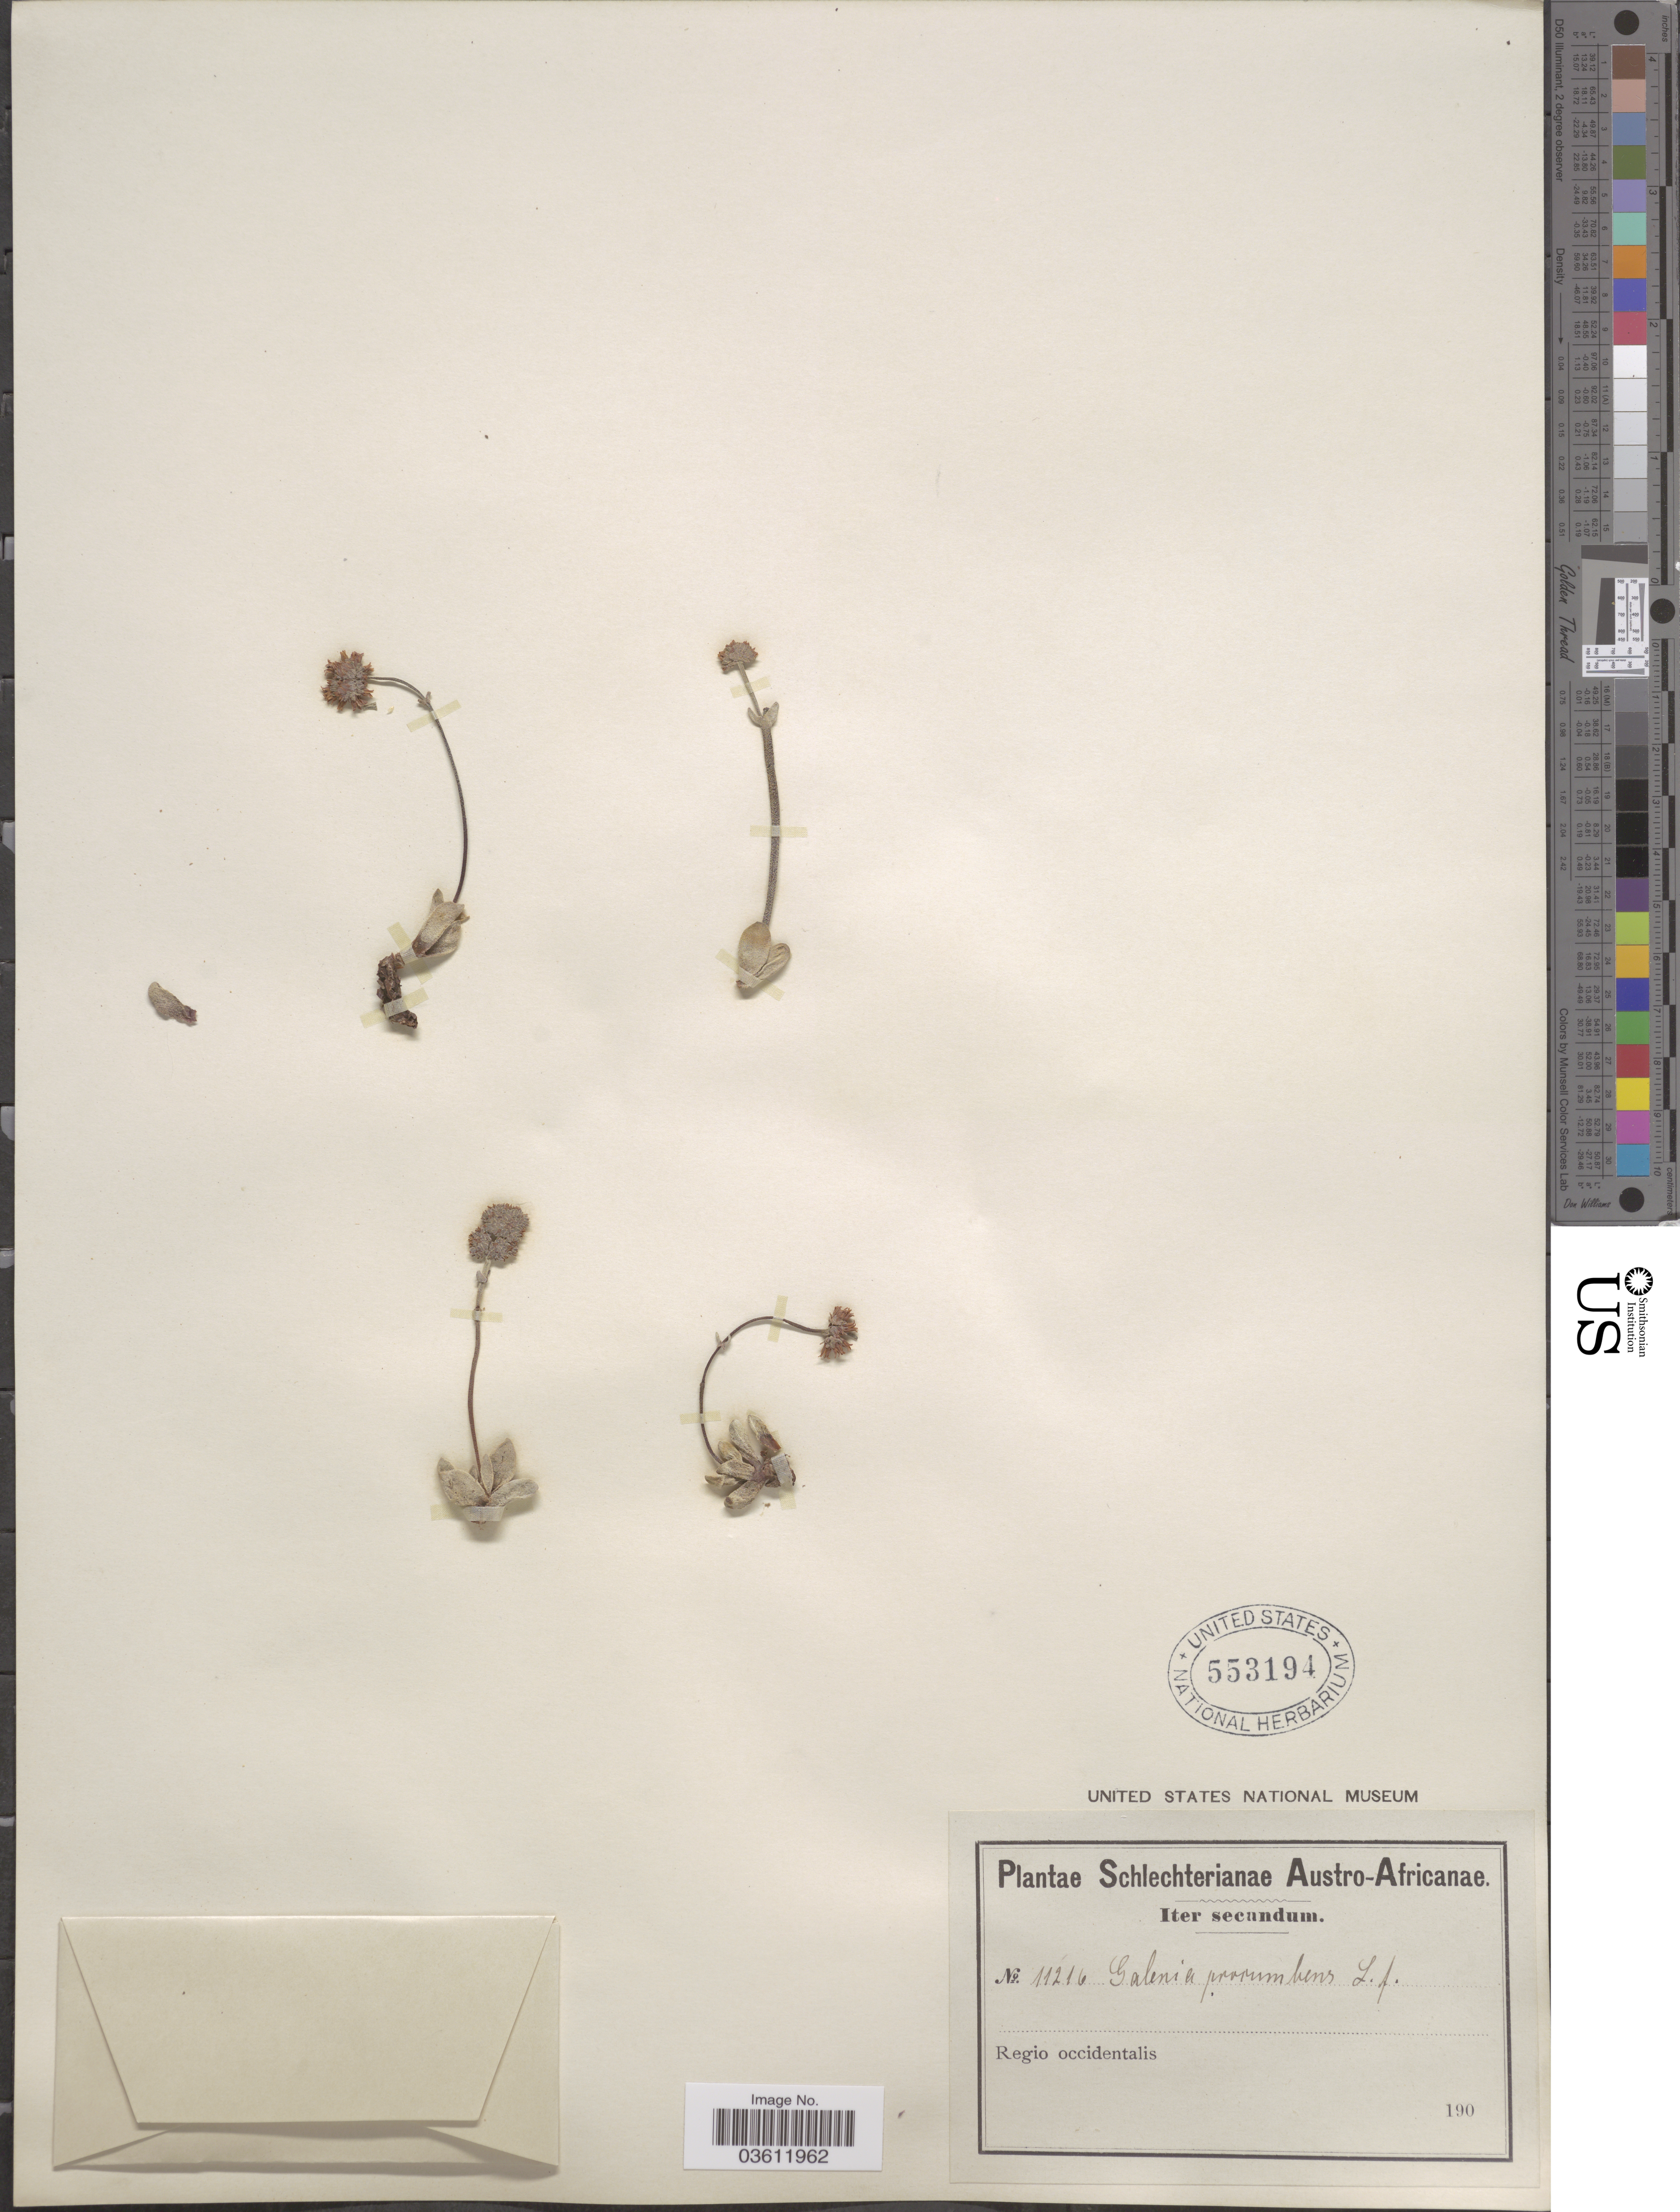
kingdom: Plantae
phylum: Tracheophyta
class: Magnoliopsida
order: Saxifragales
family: Crassulaceae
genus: Crassula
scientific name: Crassula namaquensis subsp. namaquensis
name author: Schönland & Baker f.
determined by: Strong, Mark T., (BOT), Smithsonian Institution - National Museum of Natural History (UNITED STATES)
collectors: Schlechter, --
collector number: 11216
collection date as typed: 190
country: South Africa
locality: Austro-Africanae. Regio occidentalis.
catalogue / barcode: US 553194